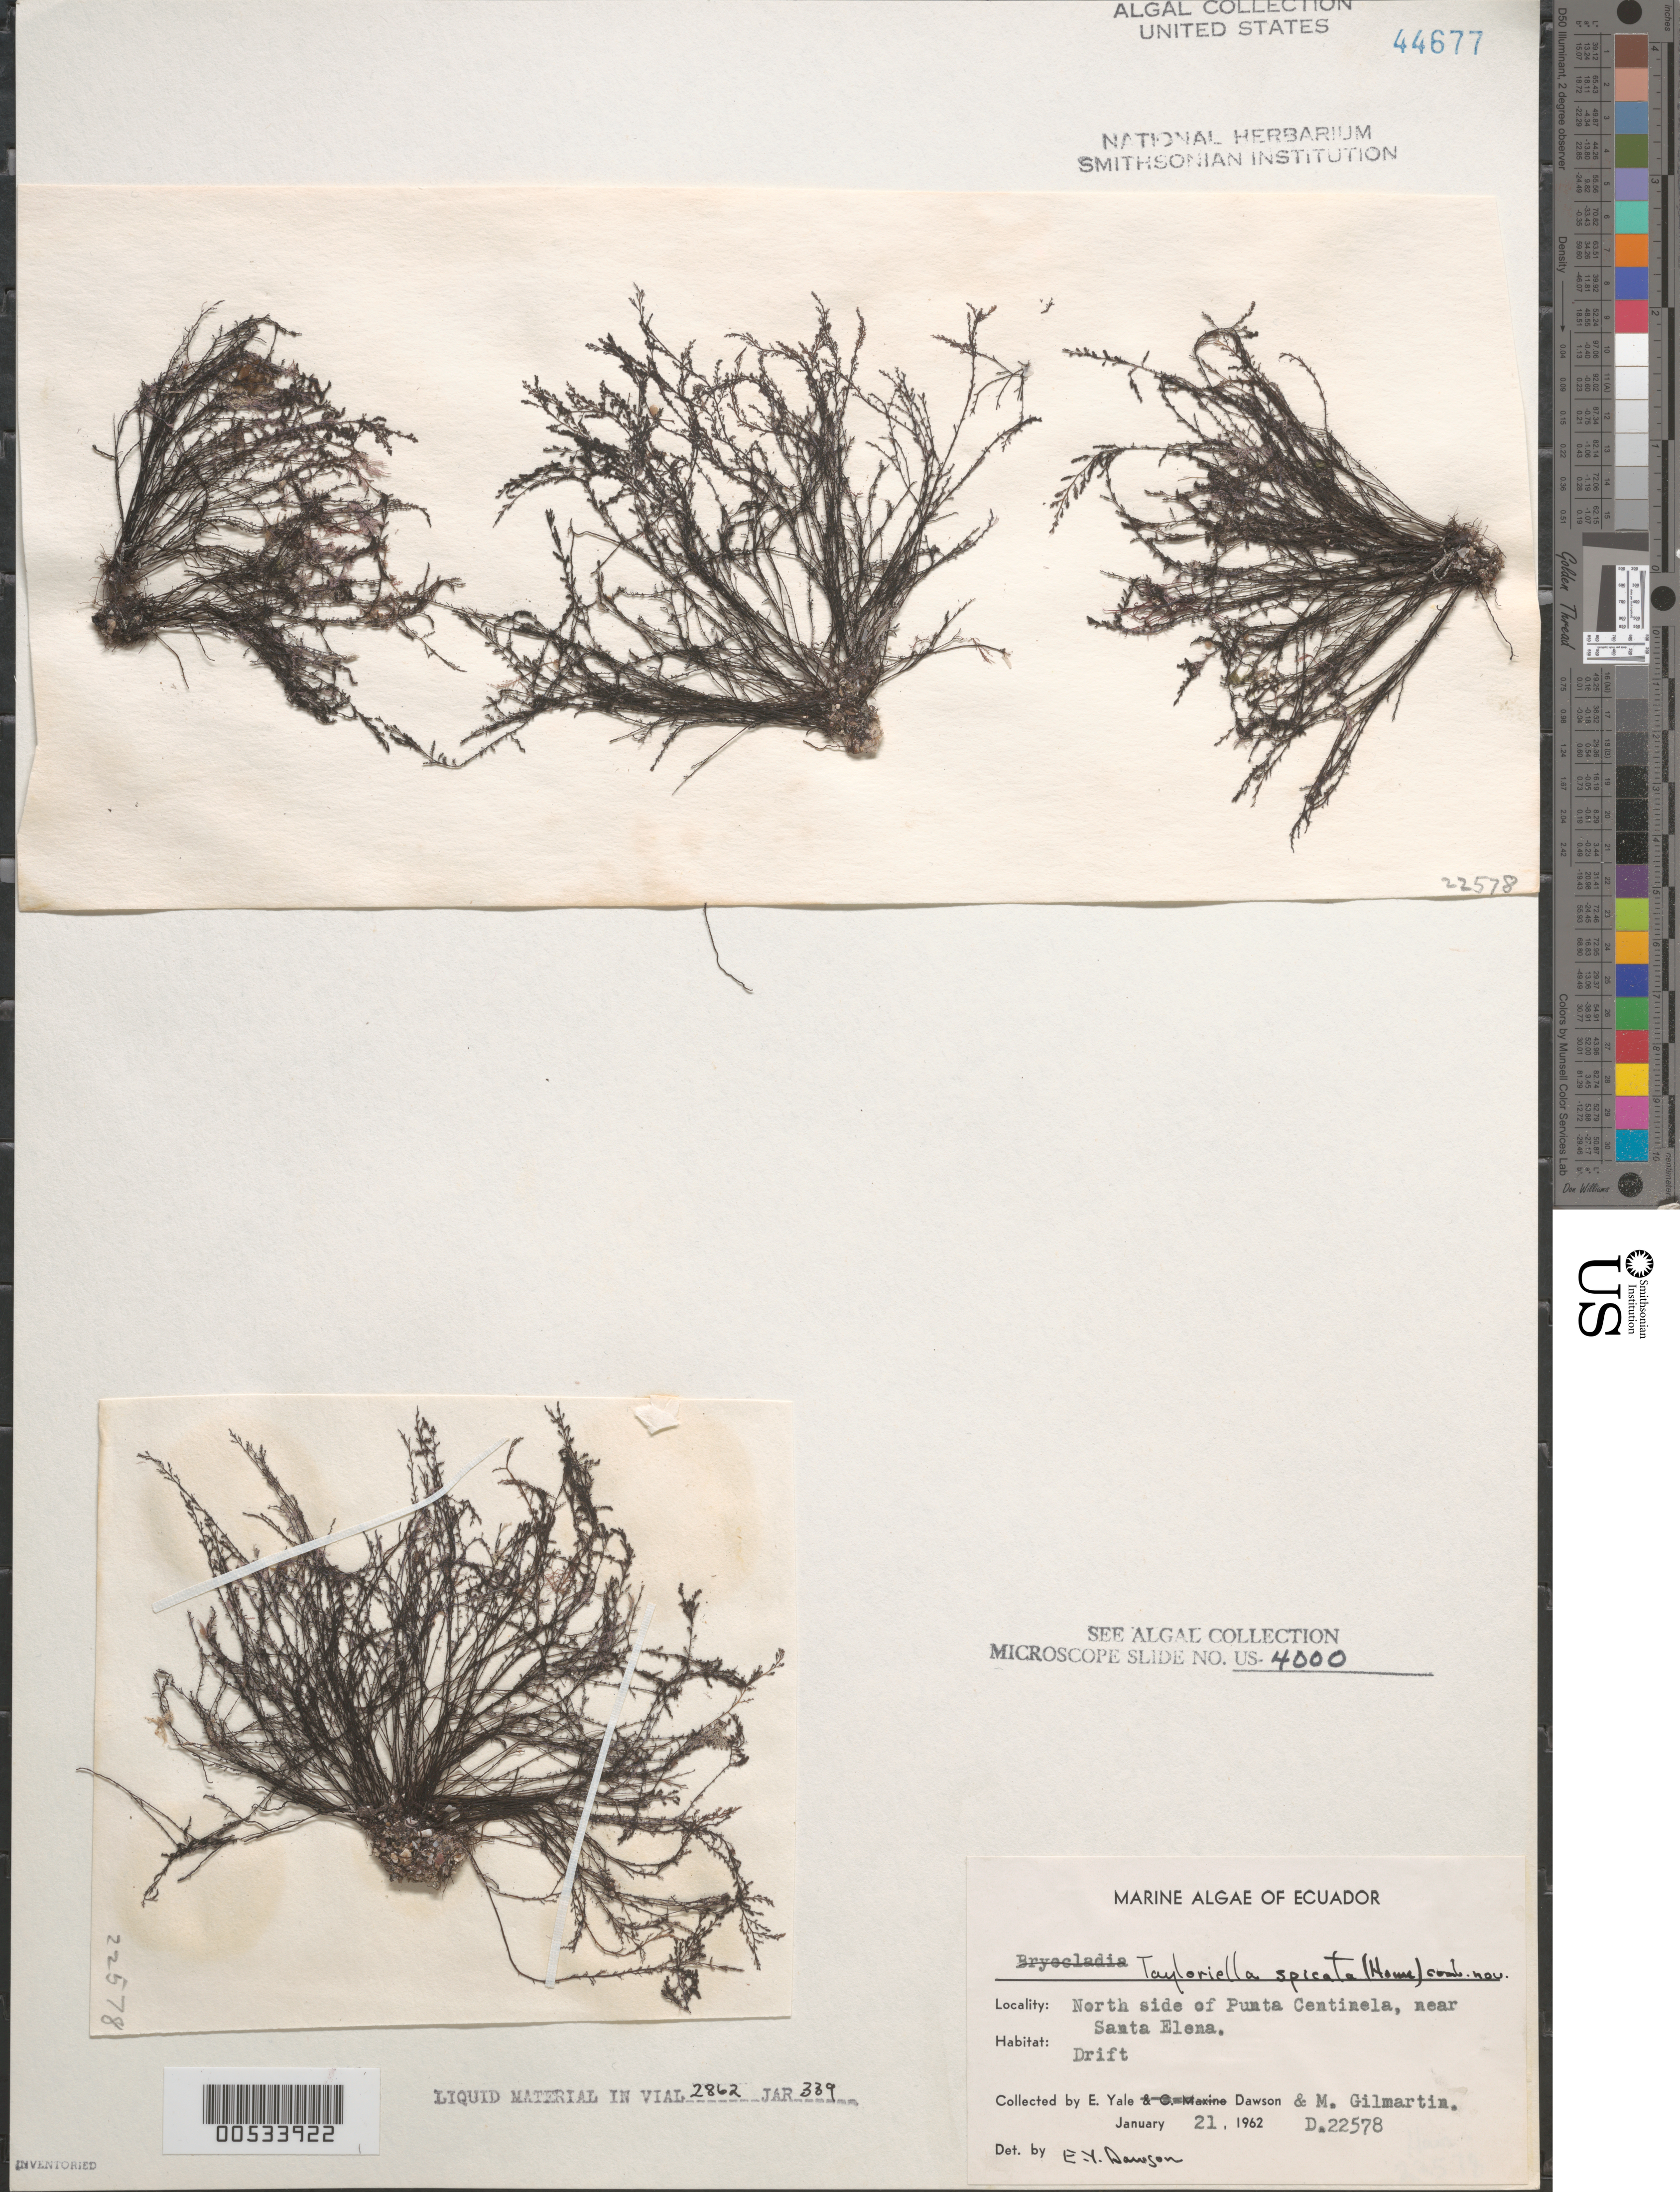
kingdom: Plantae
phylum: Rhodophyta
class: Florideophyceae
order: Ceramiales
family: Rhodomelaceae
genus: Tayloriella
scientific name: Tayloriella spicata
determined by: Dawson, E. Y.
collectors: E. Y. Dawson & M. Gilmartin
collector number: EYD 22578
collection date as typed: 21 Jan 1962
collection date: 1962-01-21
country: Ecuador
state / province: Guayas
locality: Punta Centinela, near Santa Elena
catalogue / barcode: US 44677